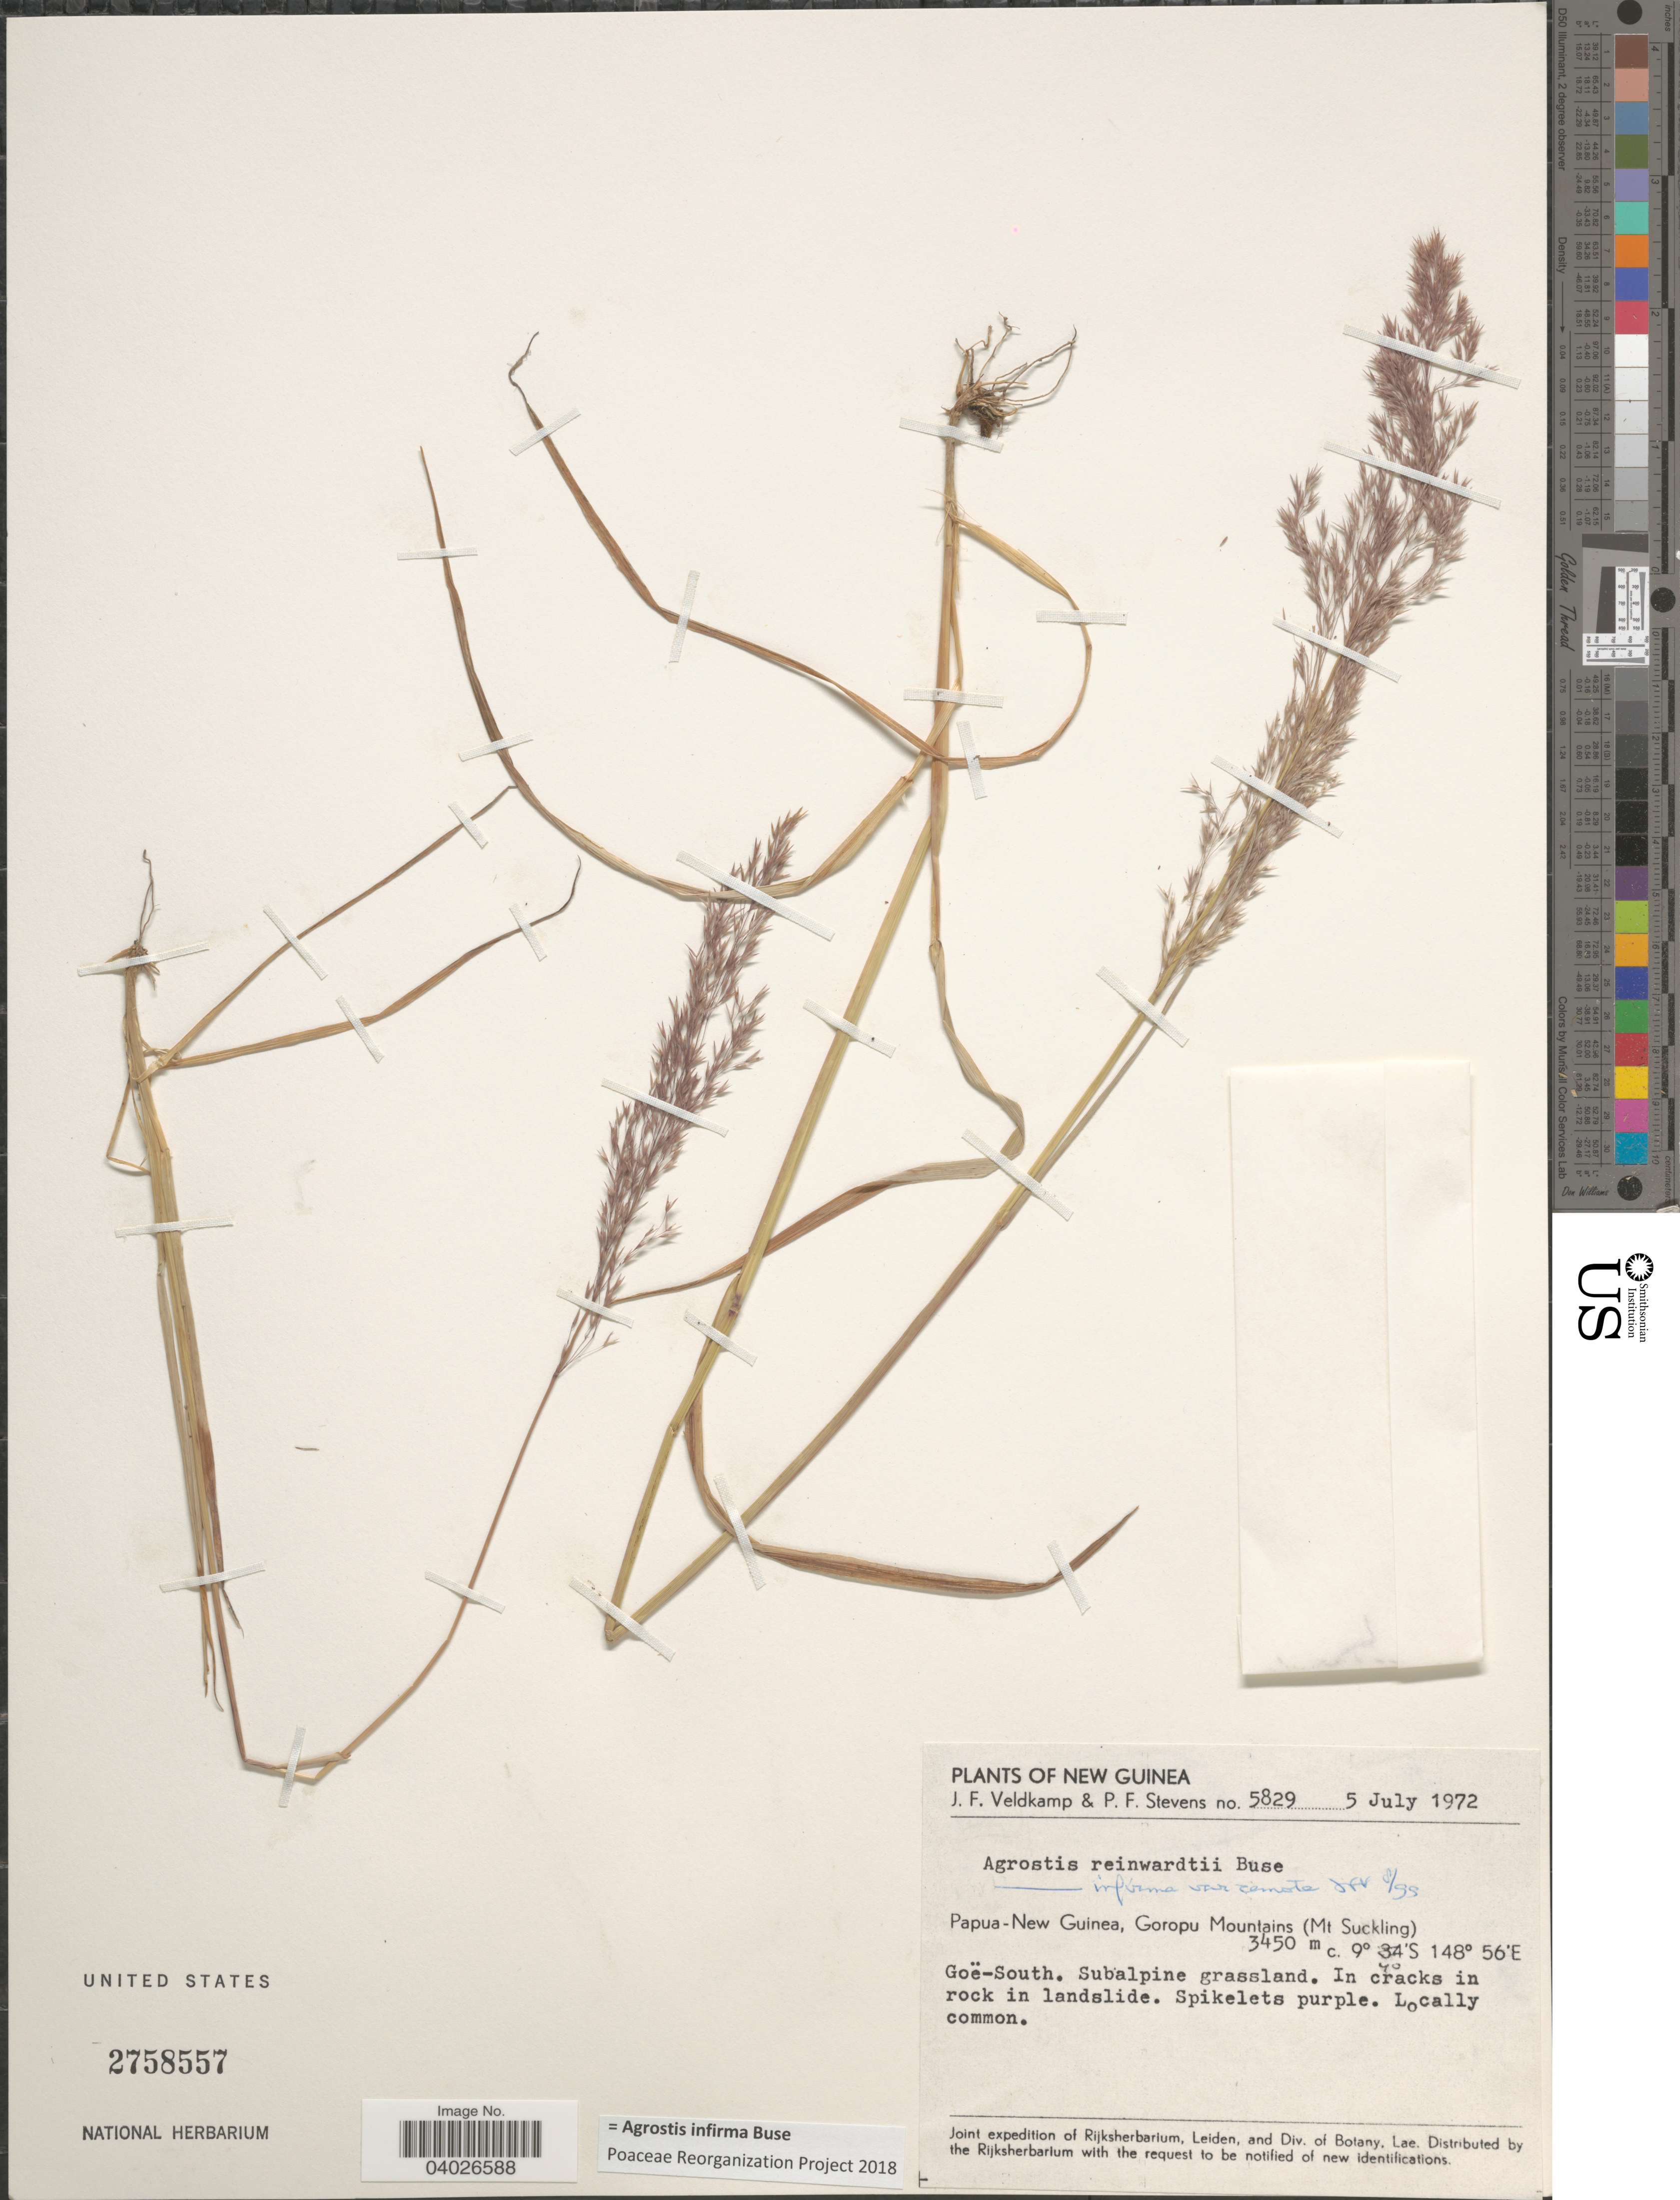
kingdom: Plantae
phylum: Tracheophyta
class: Liliopsida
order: Poales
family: Poaceae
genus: Agrostis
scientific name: Agrostis infirma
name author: Büse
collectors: J. F. Veldkamp & P. F. Stevens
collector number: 5829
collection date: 1972-07-05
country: Papua New Guinea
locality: New Guinea. Papua - New Guinea, Goropu Mountains (Mt Suckling). Goë-South.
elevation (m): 3450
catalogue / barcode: US 2758557